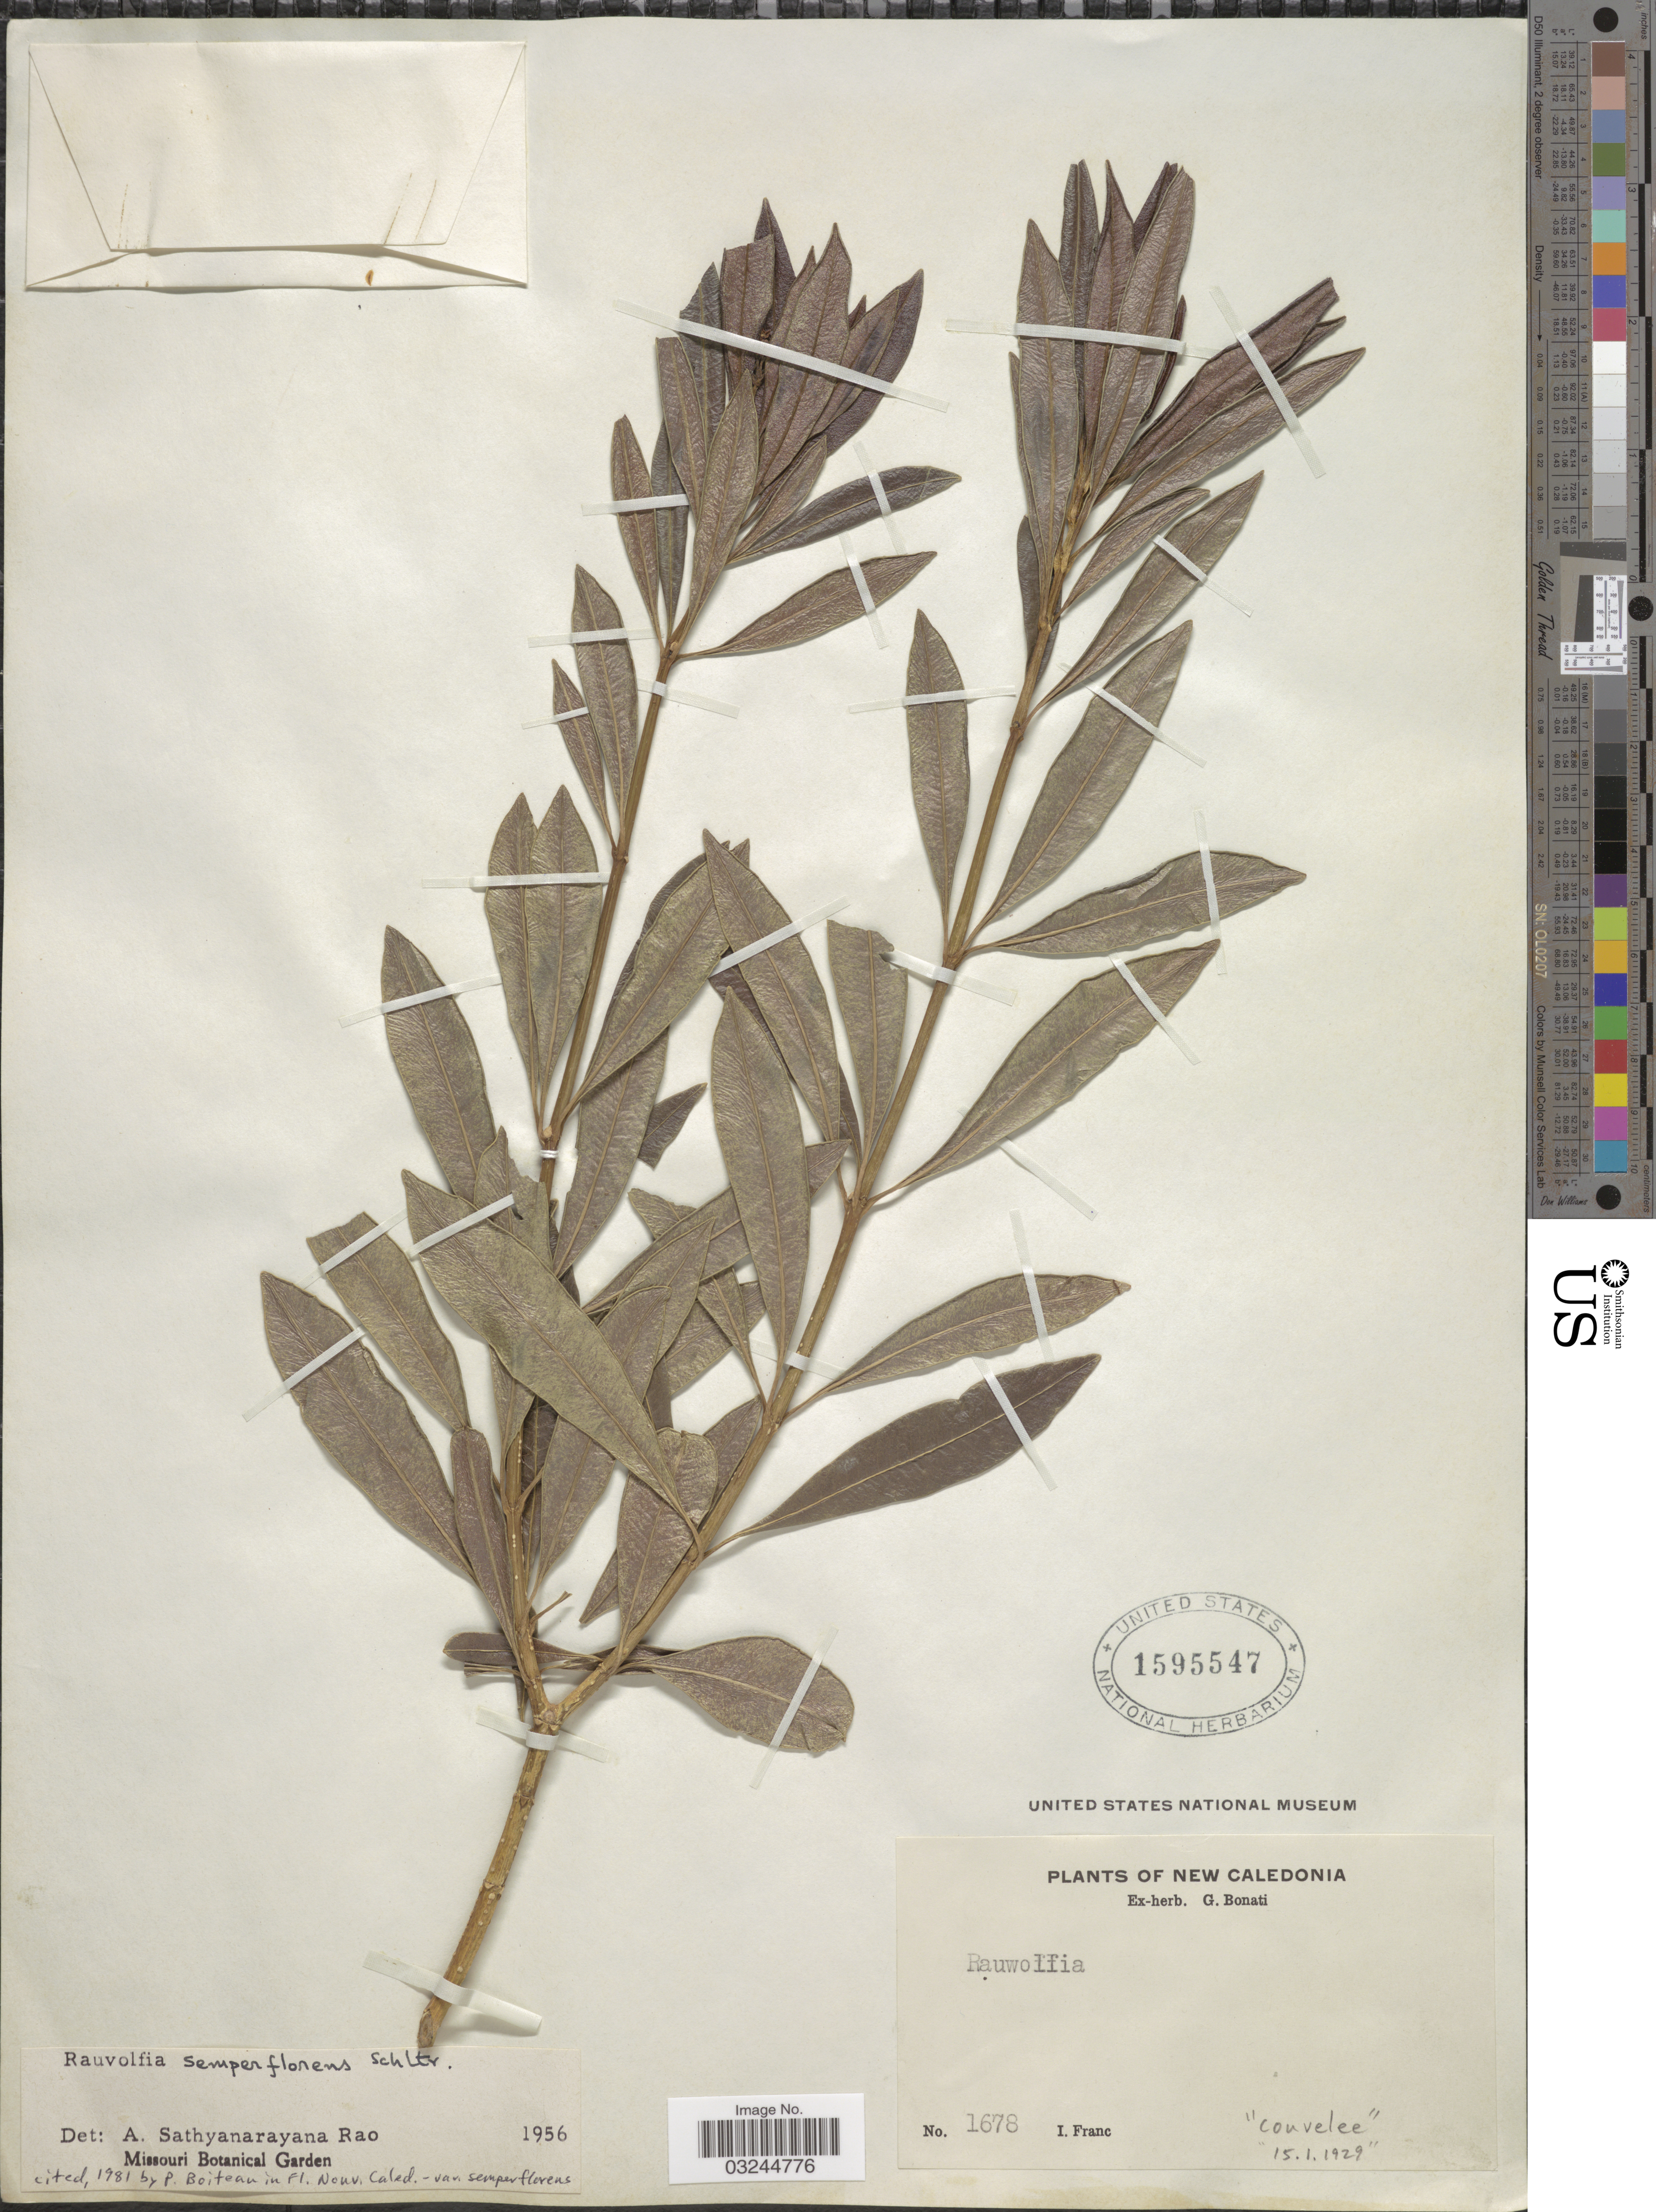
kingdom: Plantae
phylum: Tracheophyta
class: Magnoliopsida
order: Gentianales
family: Apocynaceae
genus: Rauvolfia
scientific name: Rauvolfia semperflorens var. semperflorens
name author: (Müll. Arg.) Schltr.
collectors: I. Franc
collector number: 1678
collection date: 1929-01-15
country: New Caledonia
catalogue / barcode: US 1595547